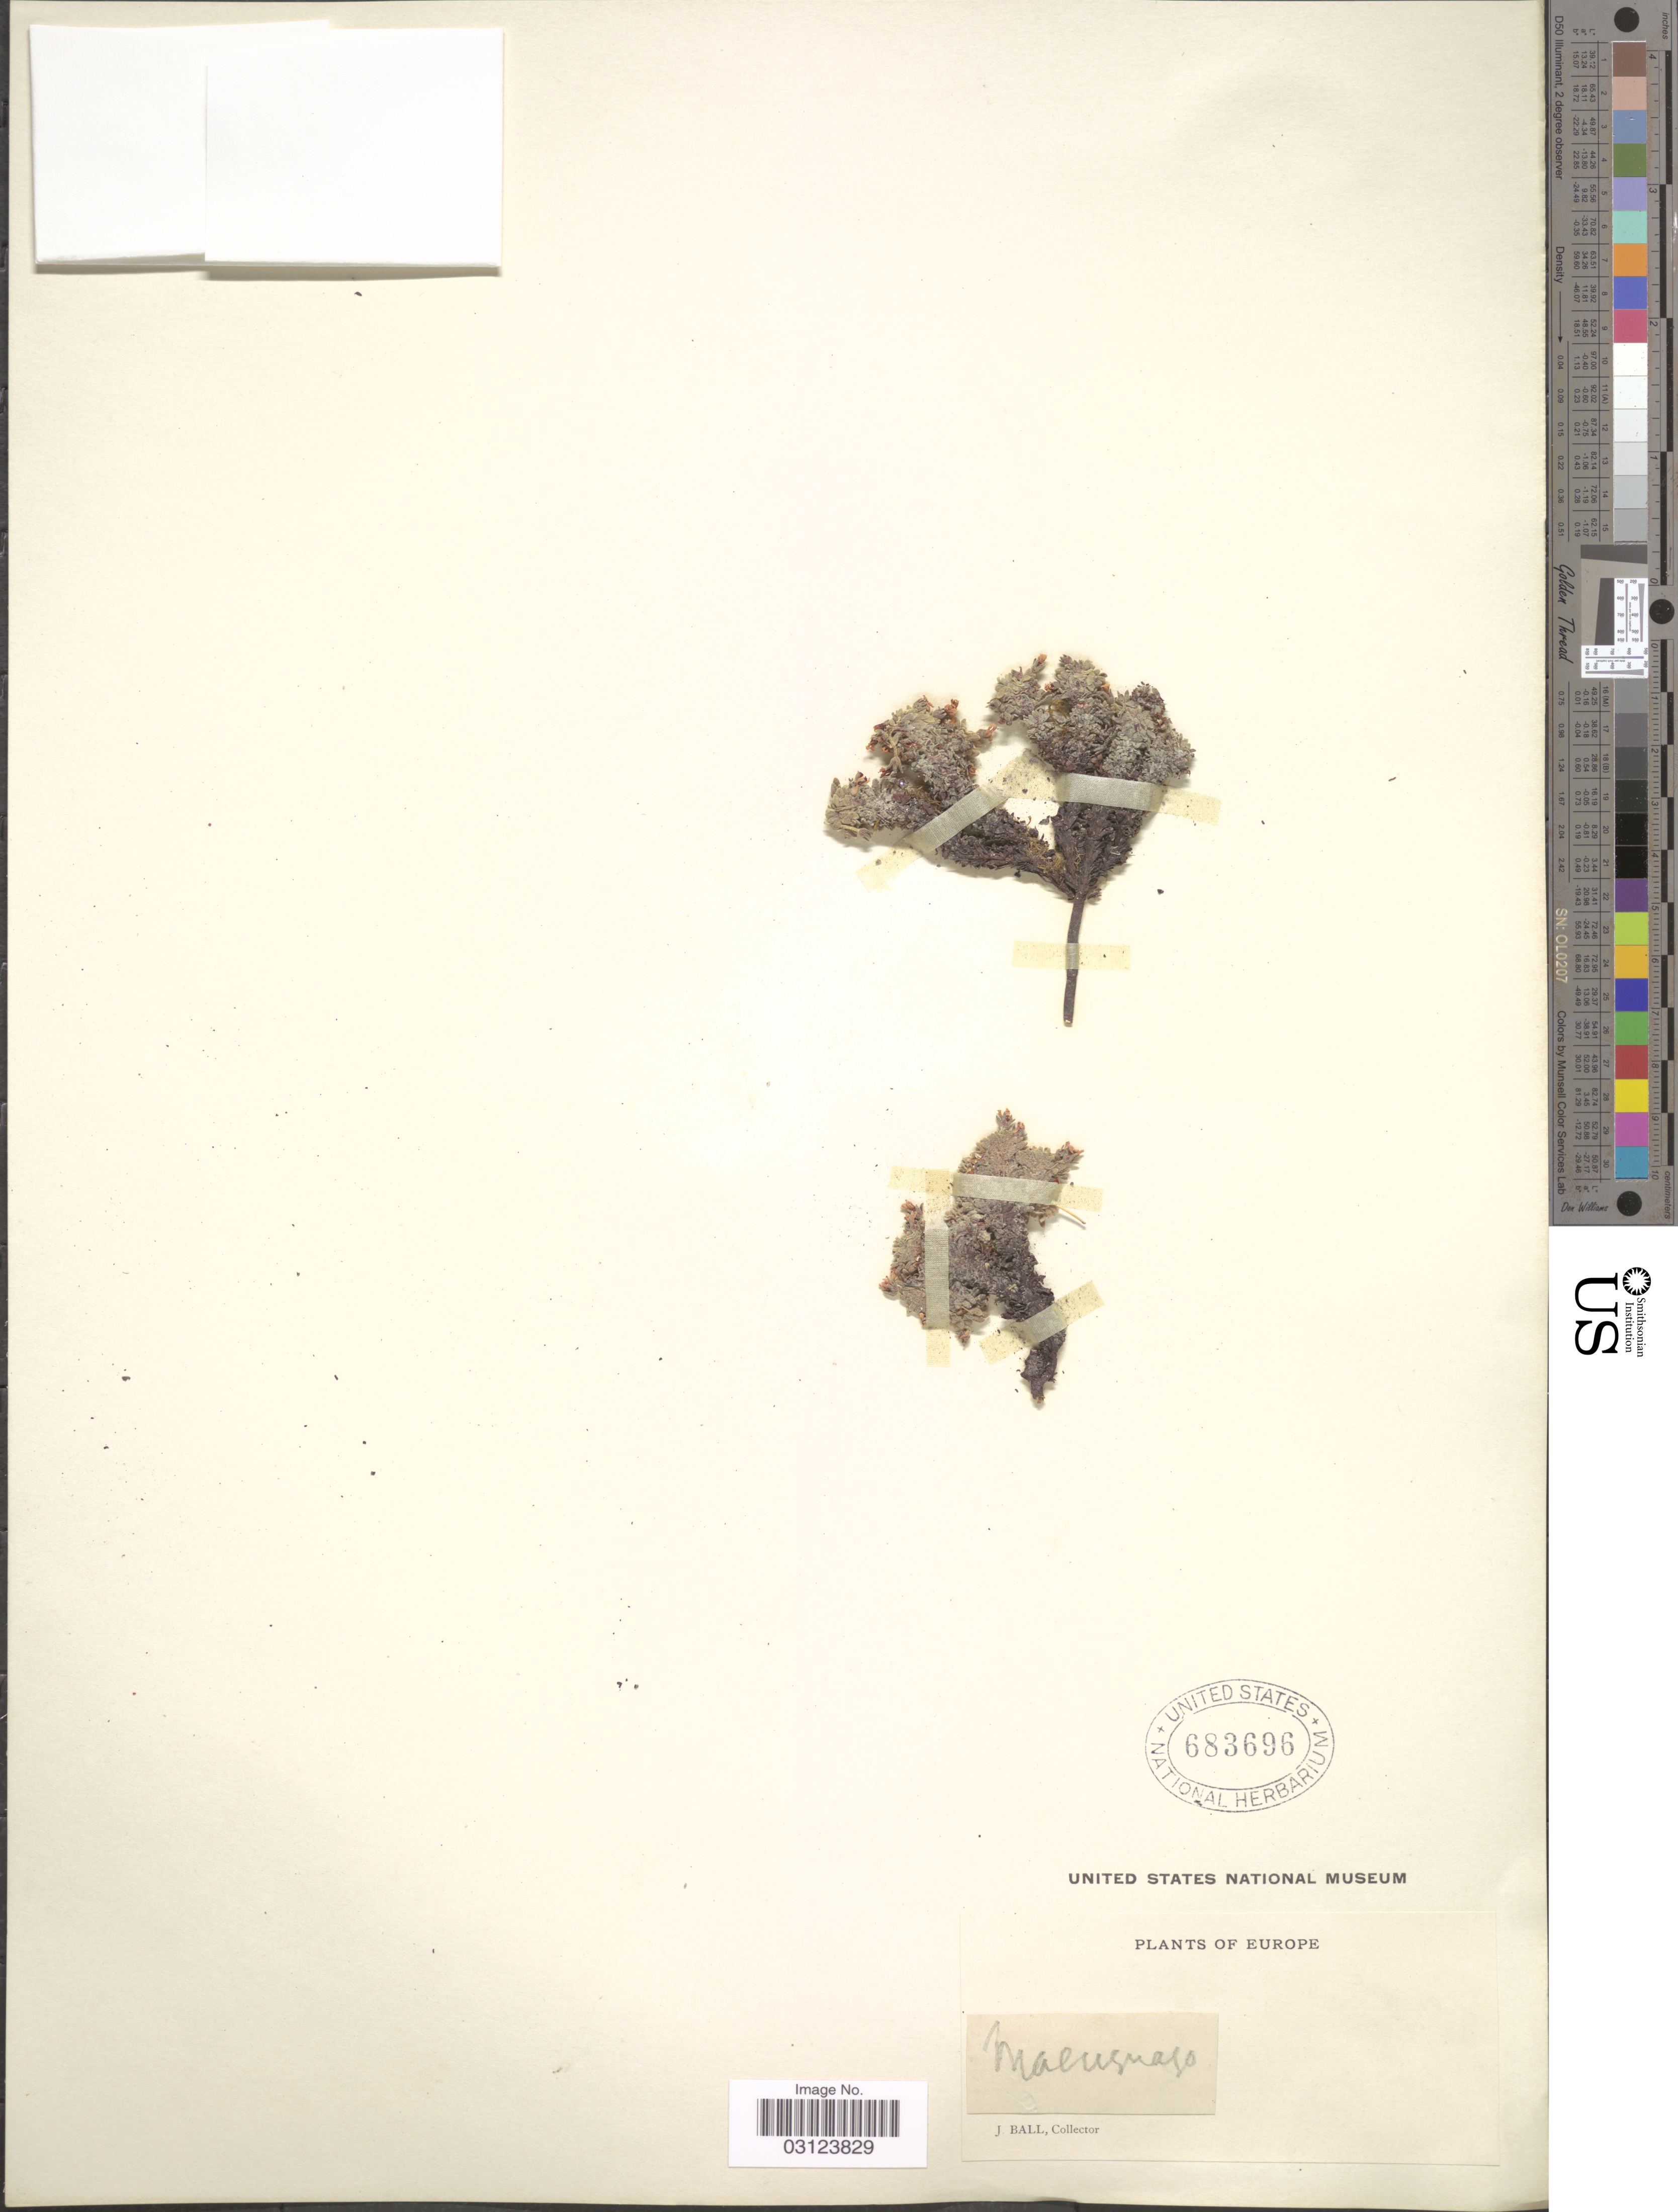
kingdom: Plantae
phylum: Tracheophyta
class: Magnoliopsida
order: Ericales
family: Primulaceae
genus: Androsace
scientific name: Androsace sp.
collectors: J. Ball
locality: Europe.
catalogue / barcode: US 683696